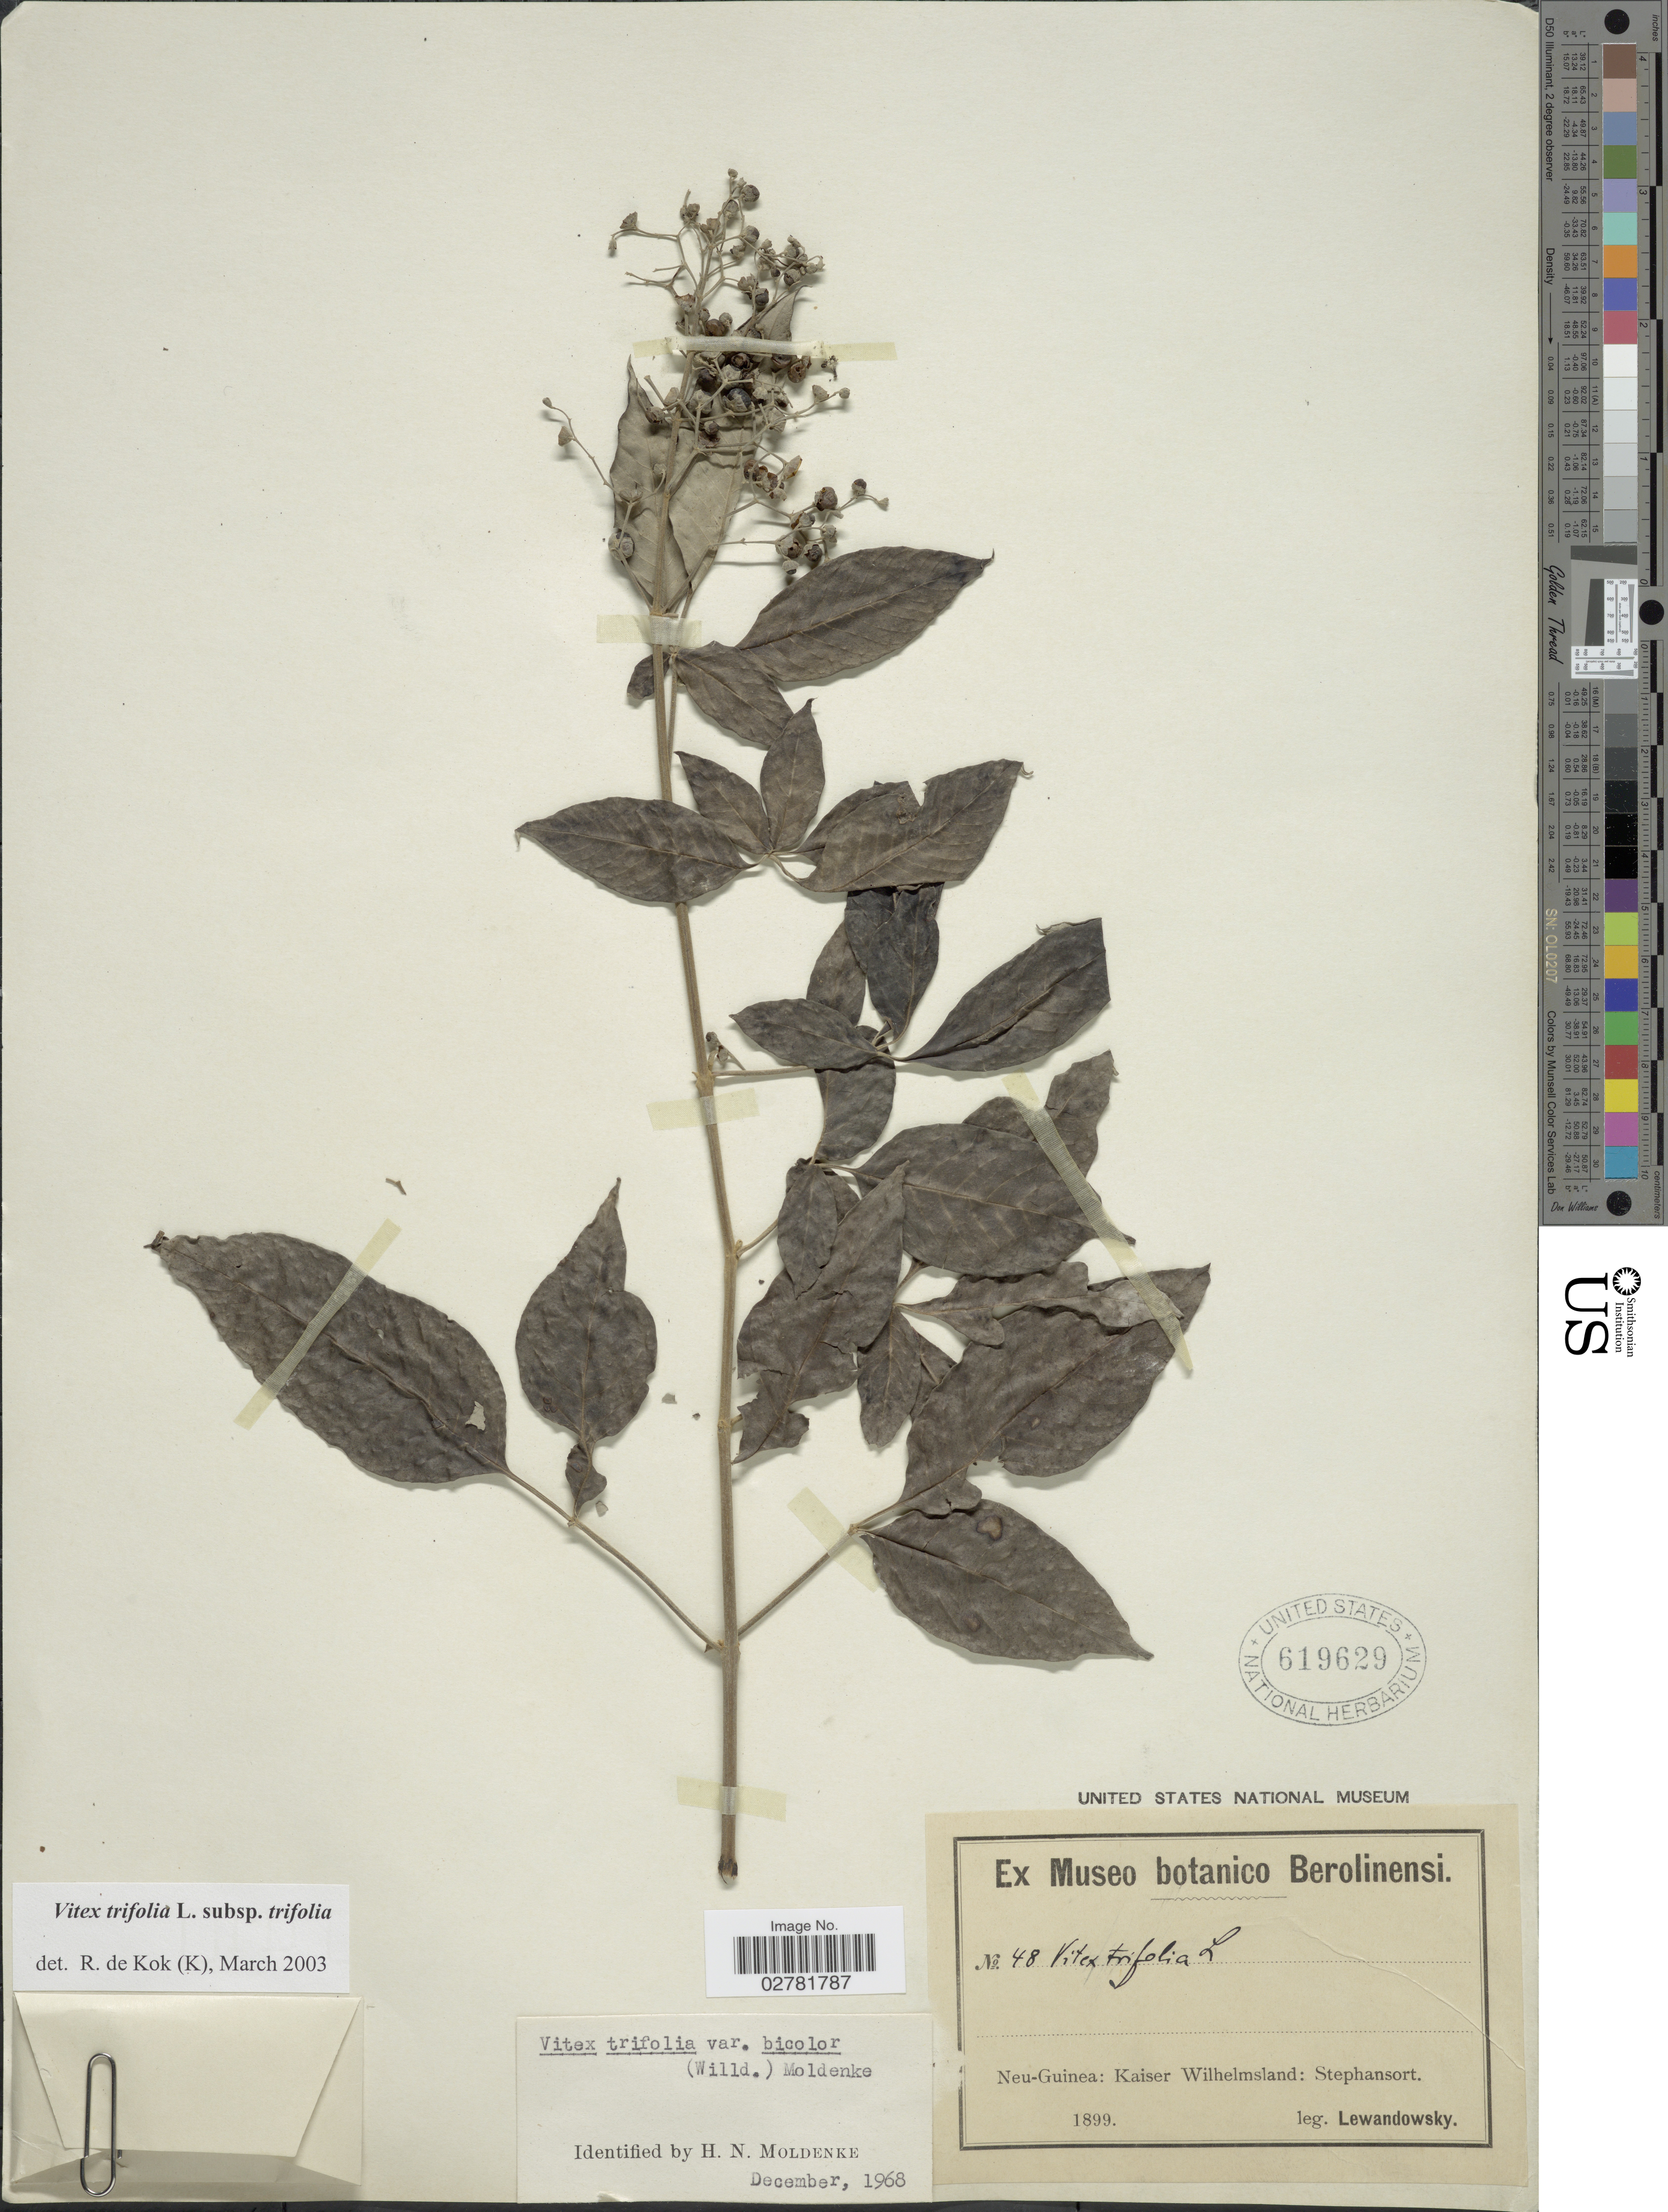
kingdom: Plantae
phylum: Tracheophyta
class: Magnoliopsida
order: Lamiales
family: Lamiaceae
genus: Vitex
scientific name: Vitex trifolia var. trifolia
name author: L.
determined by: Kok, R. de, (K)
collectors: -. Lewandowsky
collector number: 48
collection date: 1899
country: Papua New Guinea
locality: Neu-Guinea: Kaiser Wilhelmsland: Stephansort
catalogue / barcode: US 619629